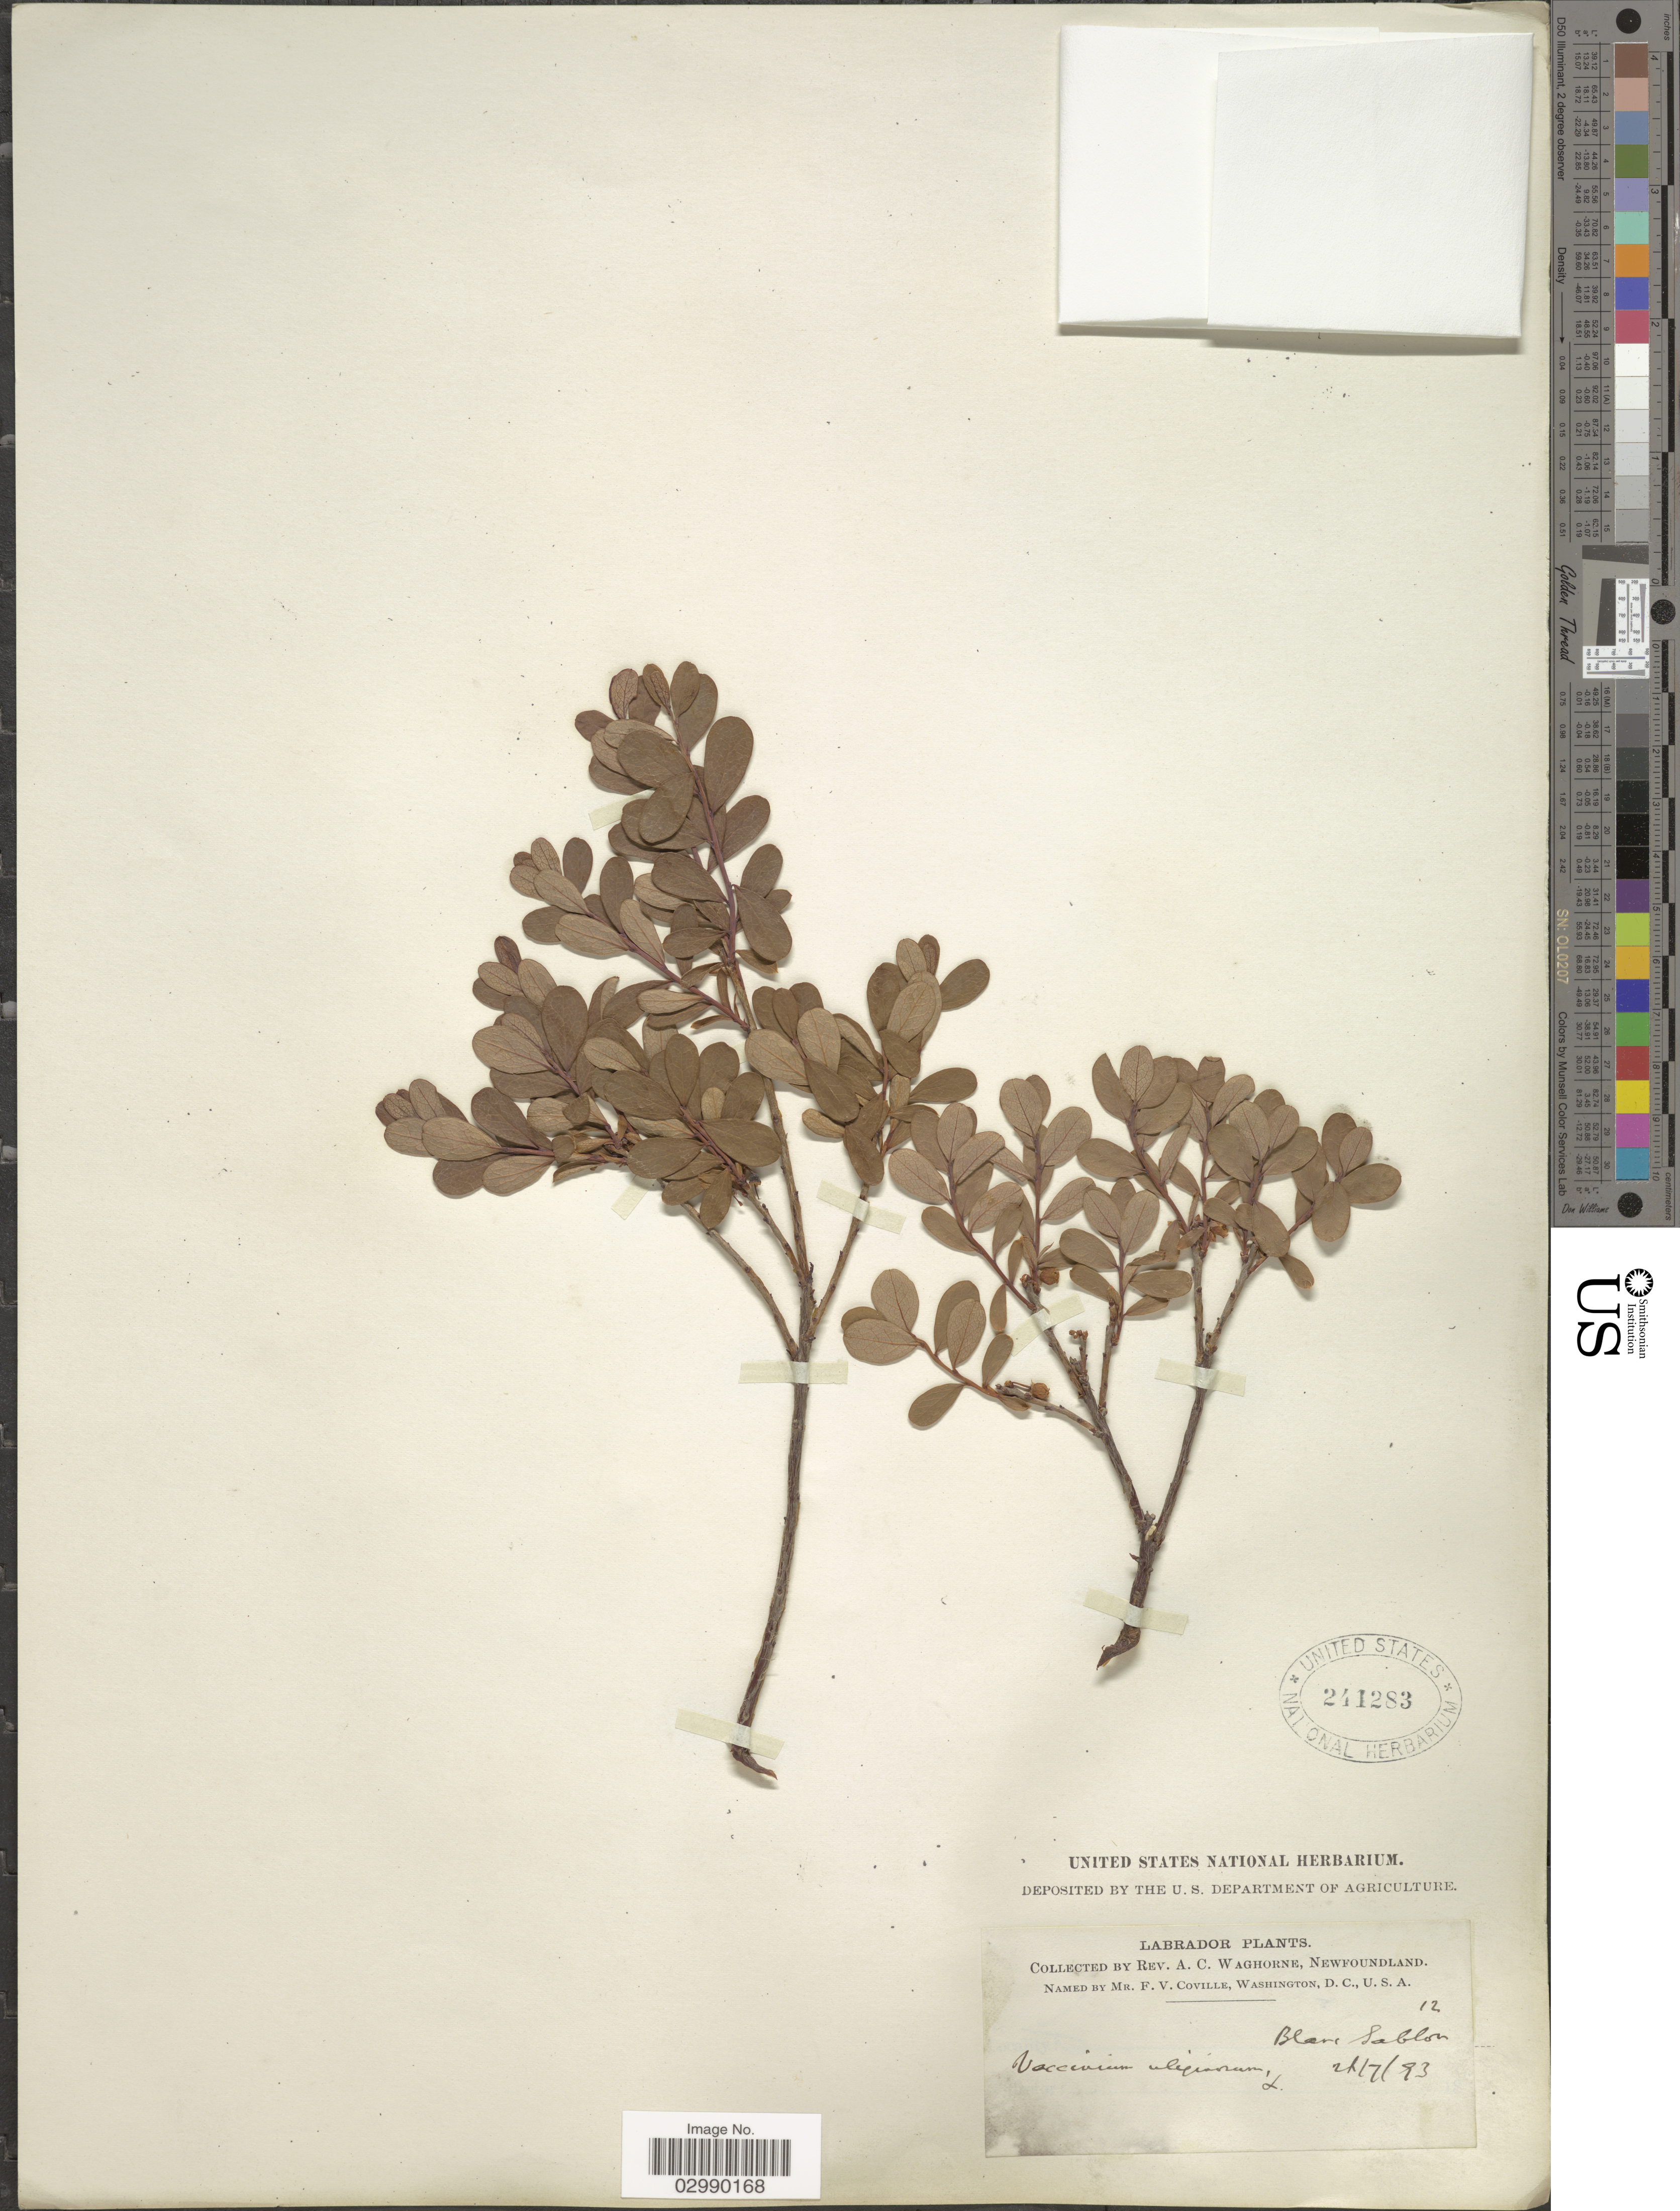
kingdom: Plantae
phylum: Tracheophyta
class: Magnoliopsida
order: Ericales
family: Ericaceae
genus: Vaccinium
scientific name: Vaccinium uliginosum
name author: L.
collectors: A. Waghorne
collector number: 12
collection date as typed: Transcribed d/m/y: 21/7/83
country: Canada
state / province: Newfoundland and Labrador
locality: Labrador, Blanc Sablon.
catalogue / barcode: US 241283